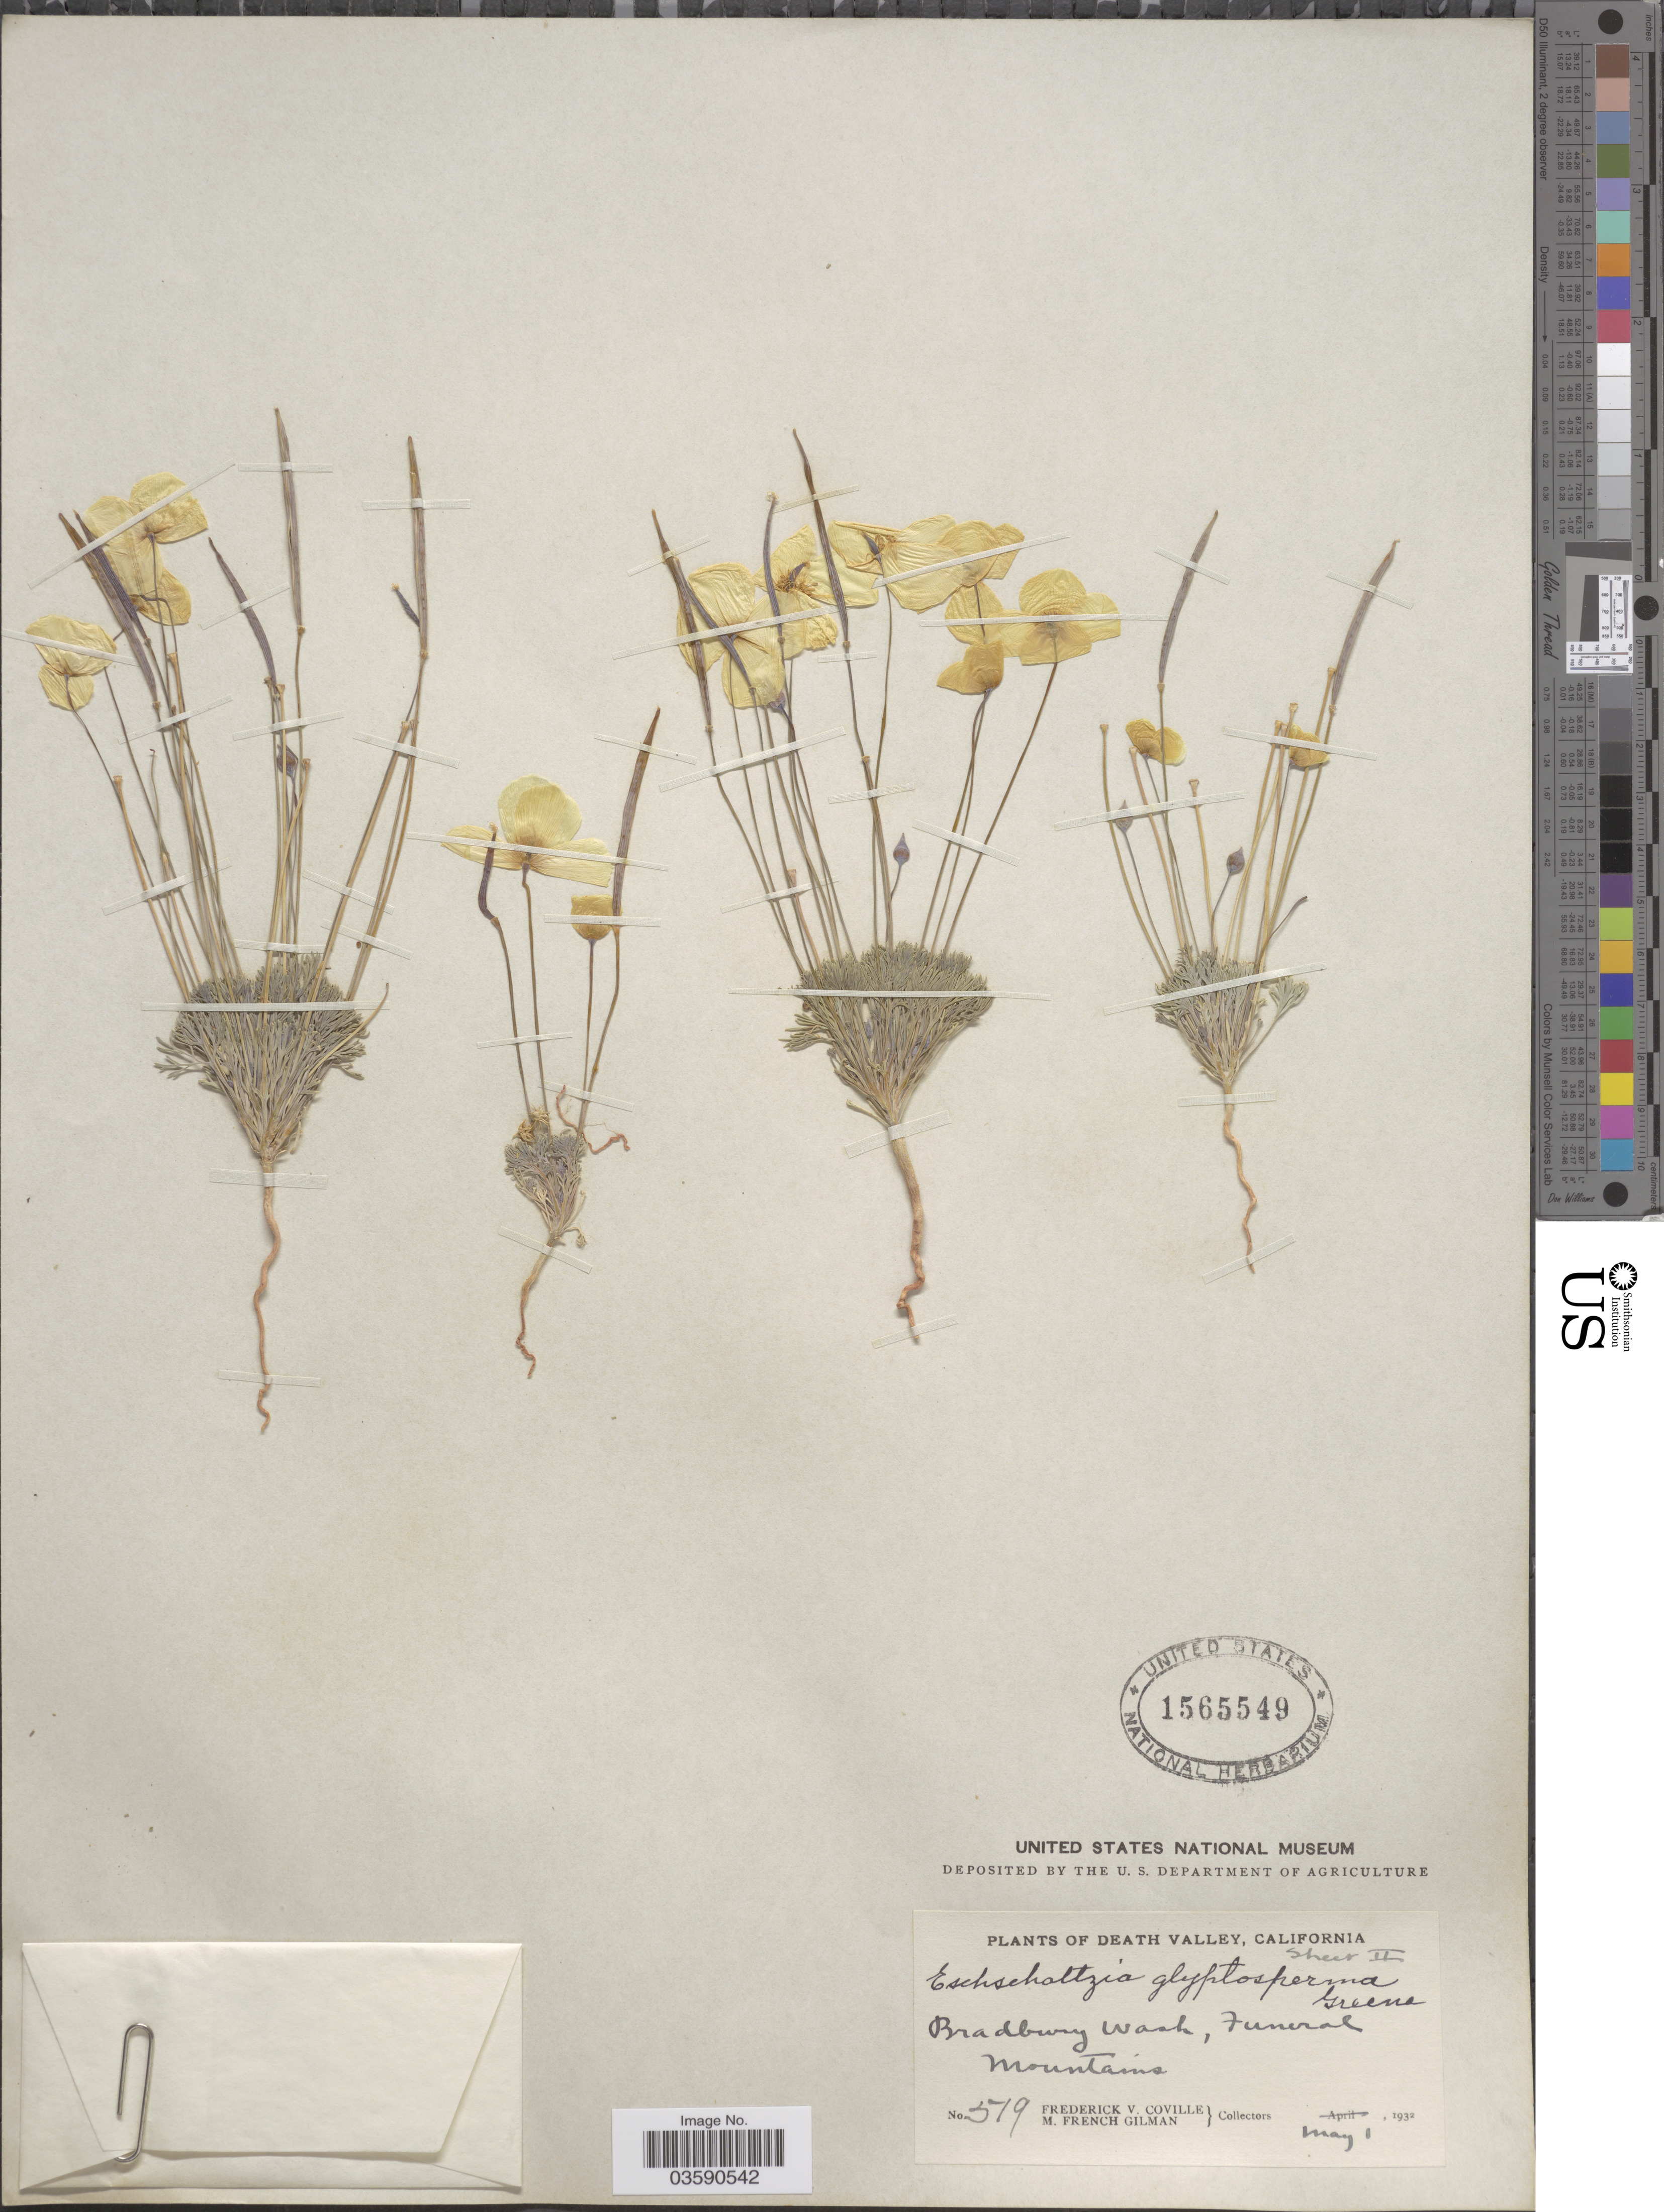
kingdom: Plantae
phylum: Tracheophyta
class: Magnoliopsida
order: Ranunculales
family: Papaveraceae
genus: Eschscholzia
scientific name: Eschscholzia glyptosperma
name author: Greene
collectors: F. V. Coville & M. F. Gilman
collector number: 519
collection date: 1932-05-01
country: United States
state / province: California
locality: Death Valley. Bradbury Wash, Funeral Mountains.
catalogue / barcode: US 1565549